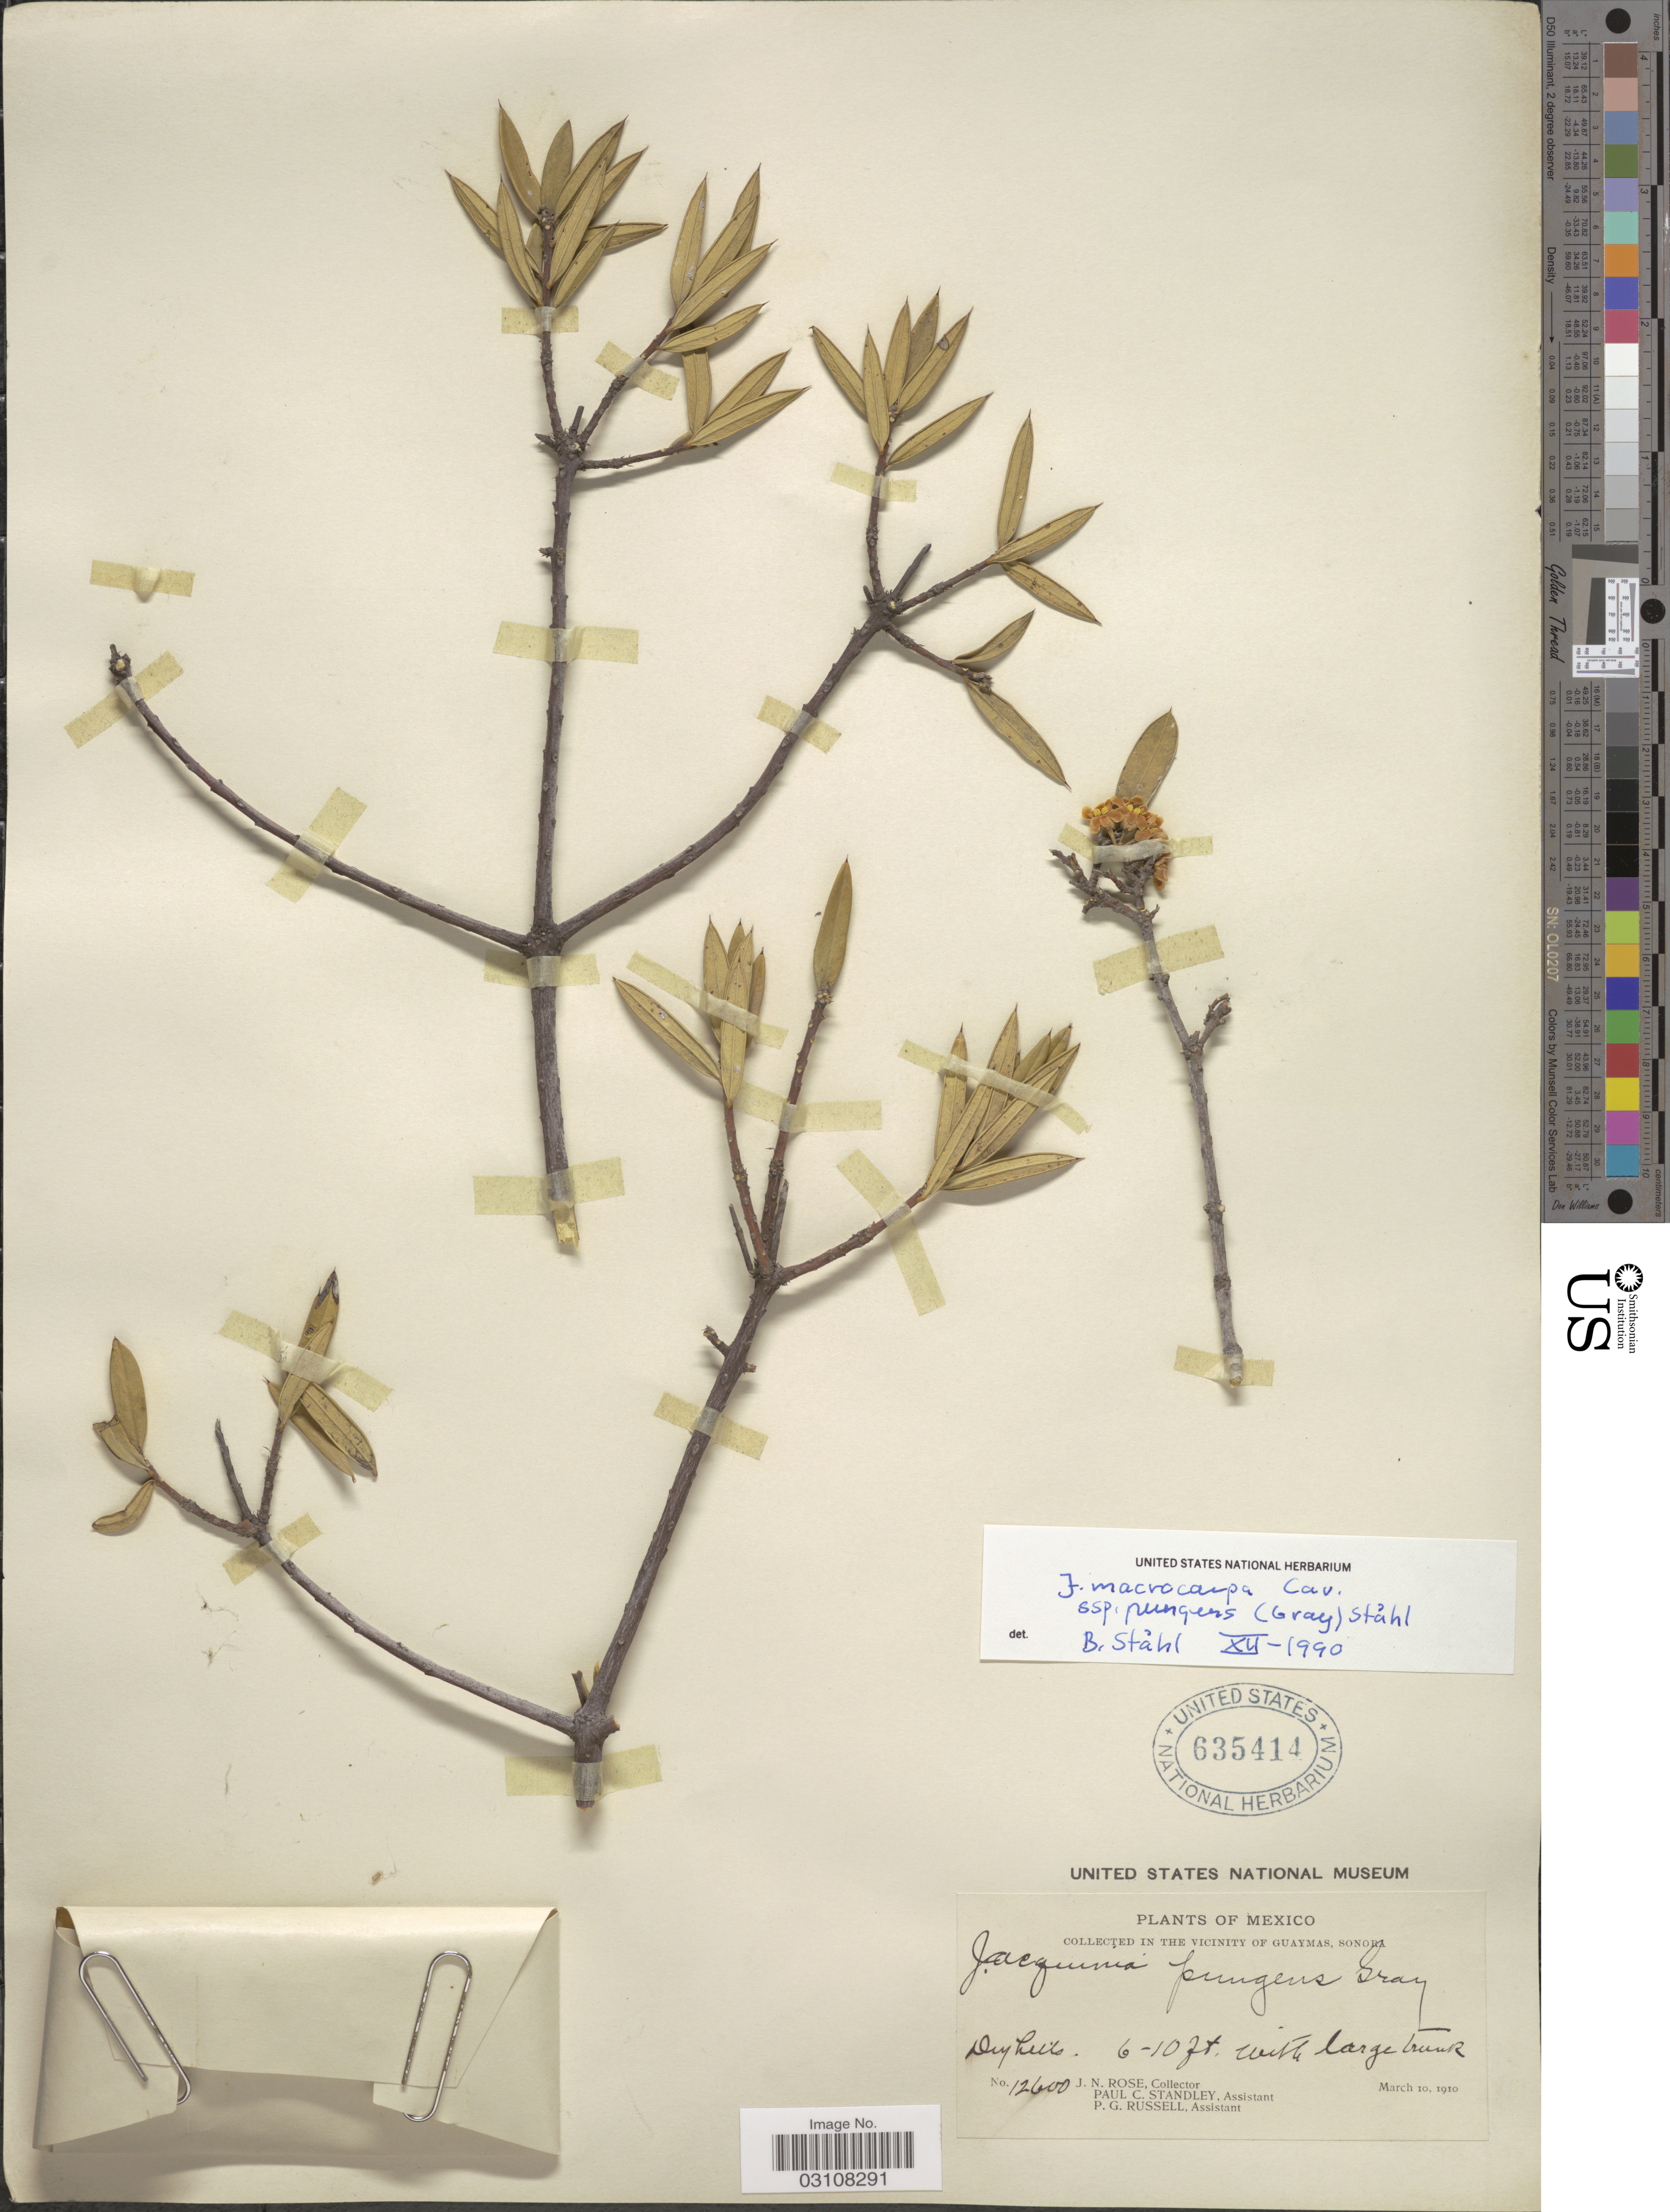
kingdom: Plantae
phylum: Tracheophyta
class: Magnoliopsida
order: Ericales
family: Primulaceae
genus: Jacquinia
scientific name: Jacquinia macrocarpa subsp. pungens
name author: Cav.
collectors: J. N. Rose, P. C. Standley & P. G. Russell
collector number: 12600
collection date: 1910-03-10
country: Mexico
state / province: Sonora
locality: In the Vicinity of Guaymas.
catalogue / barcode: US 635414